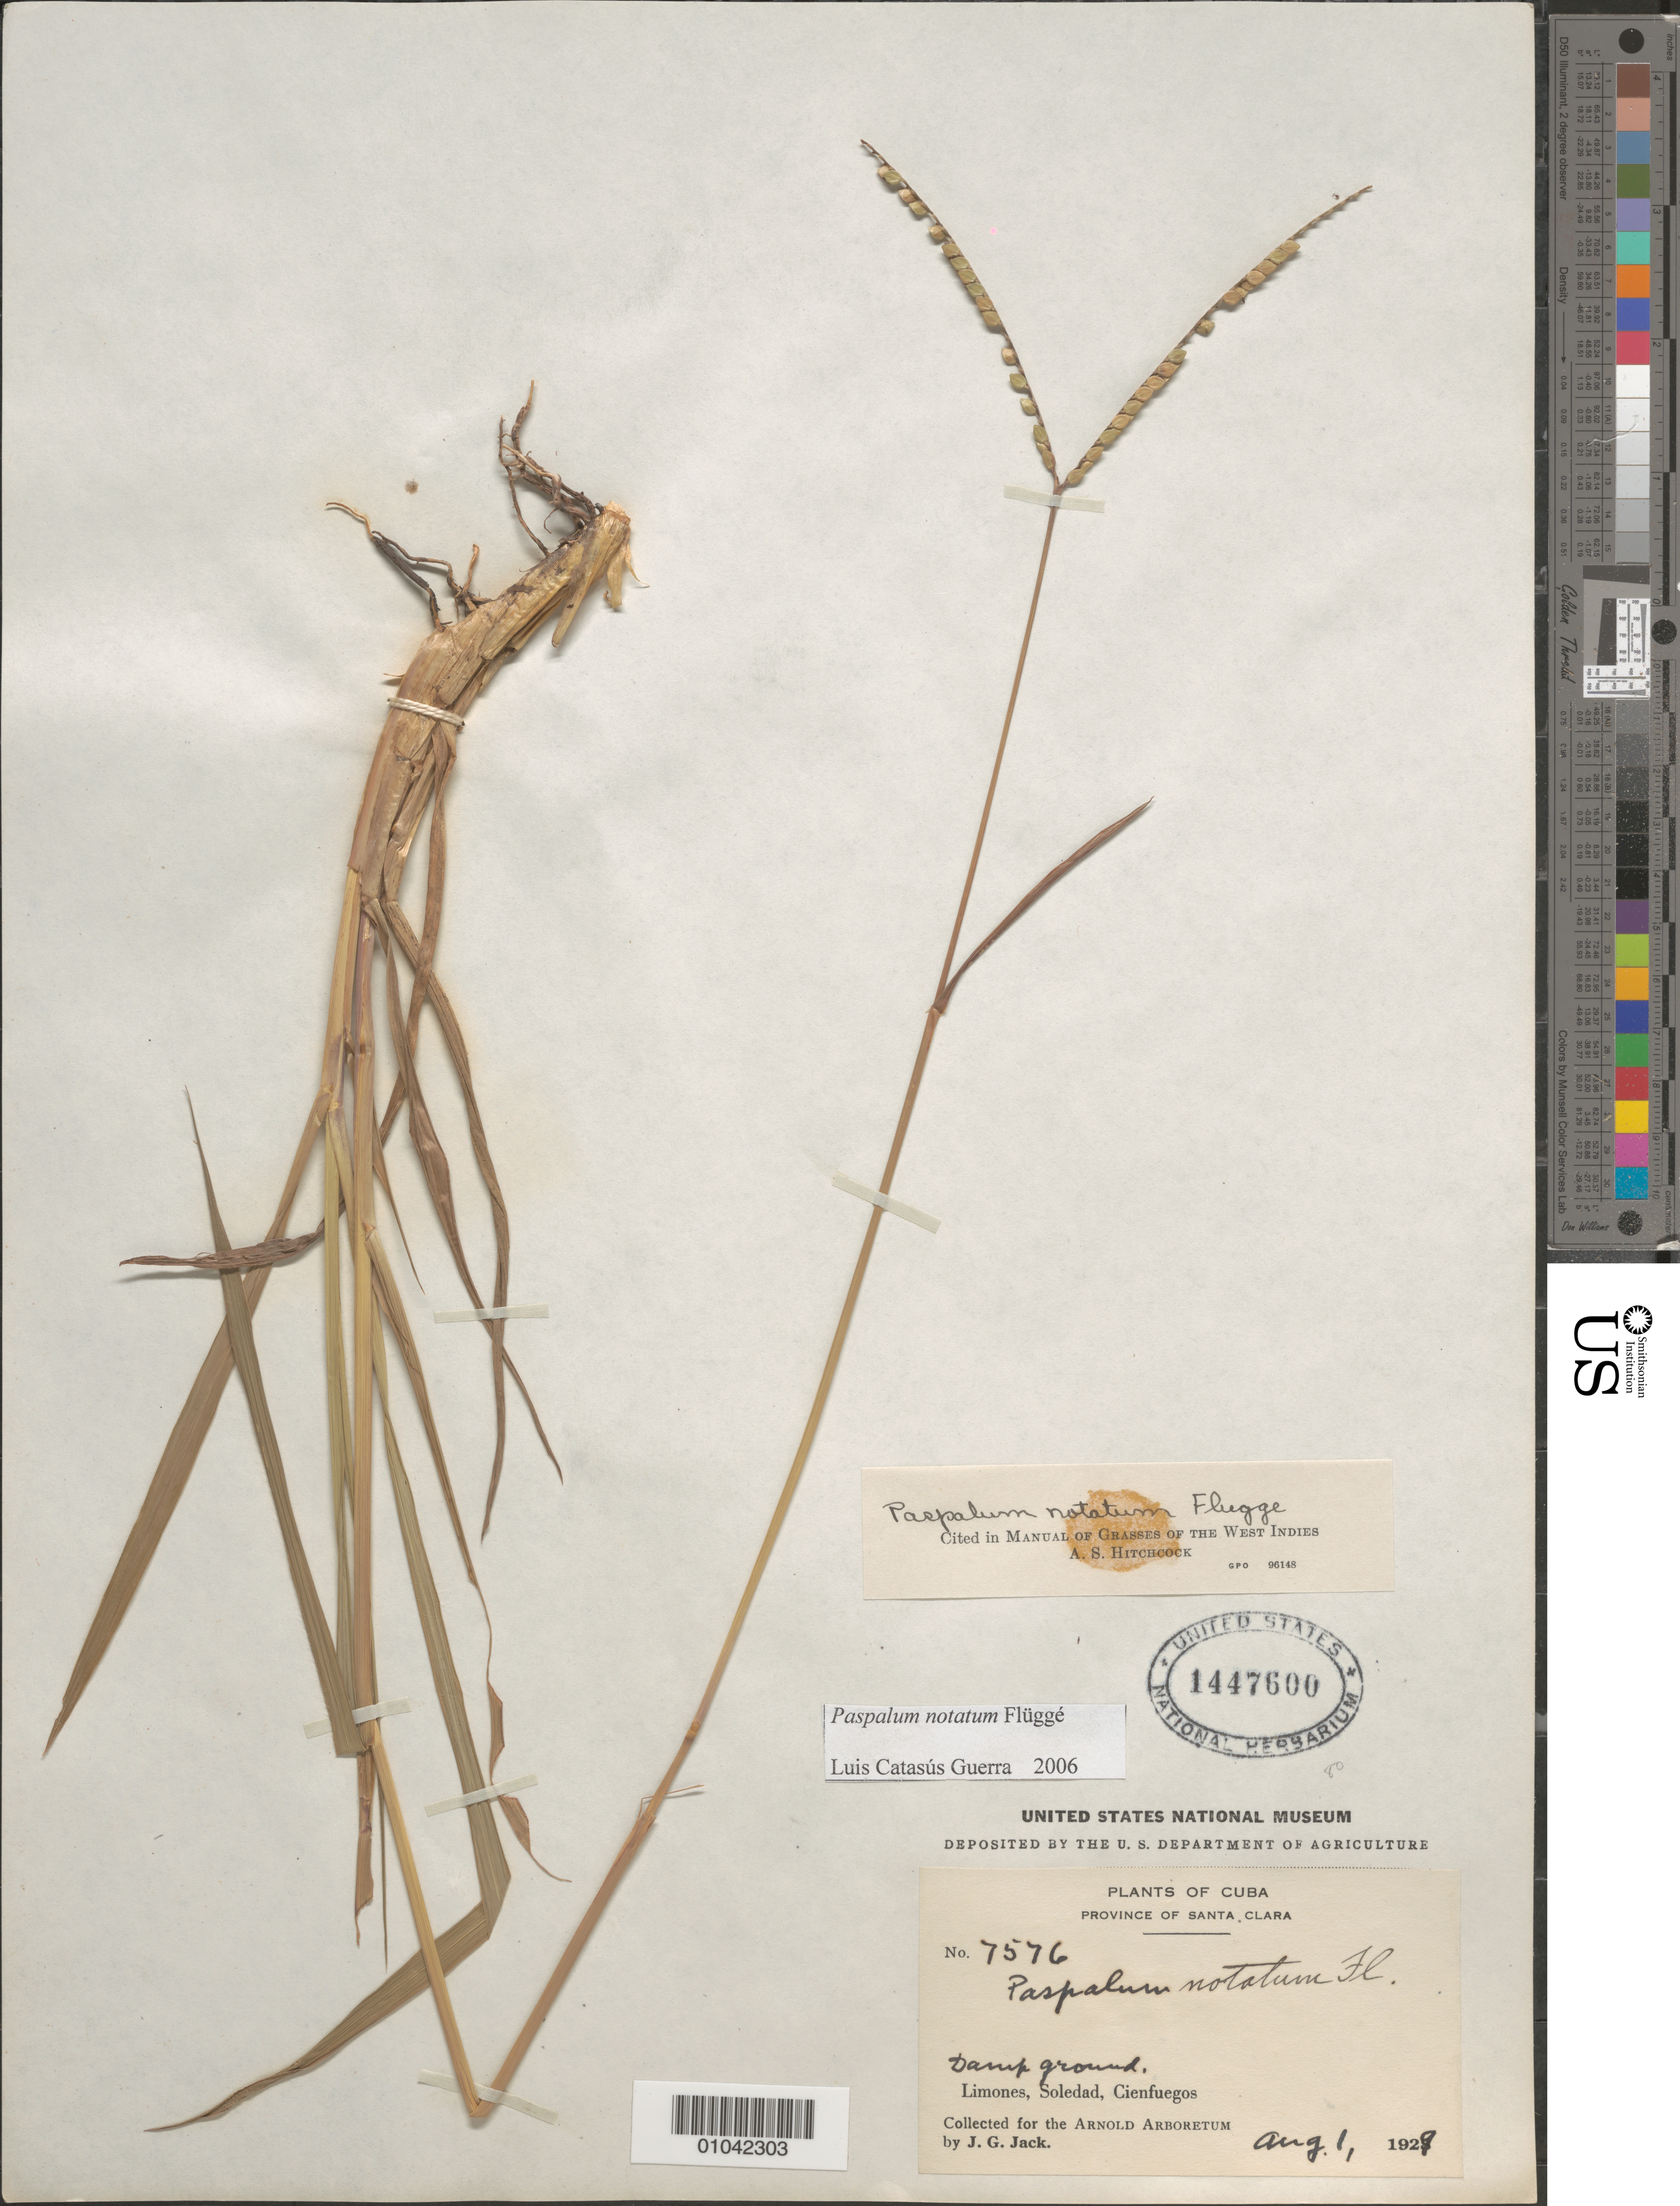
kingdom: Plantae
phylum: Tracheophyta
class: Liliopsida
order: Poales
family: Poaceae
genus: Paspalum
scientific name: Paspalum notatum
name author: Flüggé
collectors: J. G. Jack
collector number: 7576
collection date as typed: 01 Aug 1929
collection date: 1929-08-01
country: Cuba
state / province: Cienfuegos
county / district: Santa Clara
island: Cuba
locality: Limones, Soledad, Cienfuegos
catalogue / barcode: US 1447600